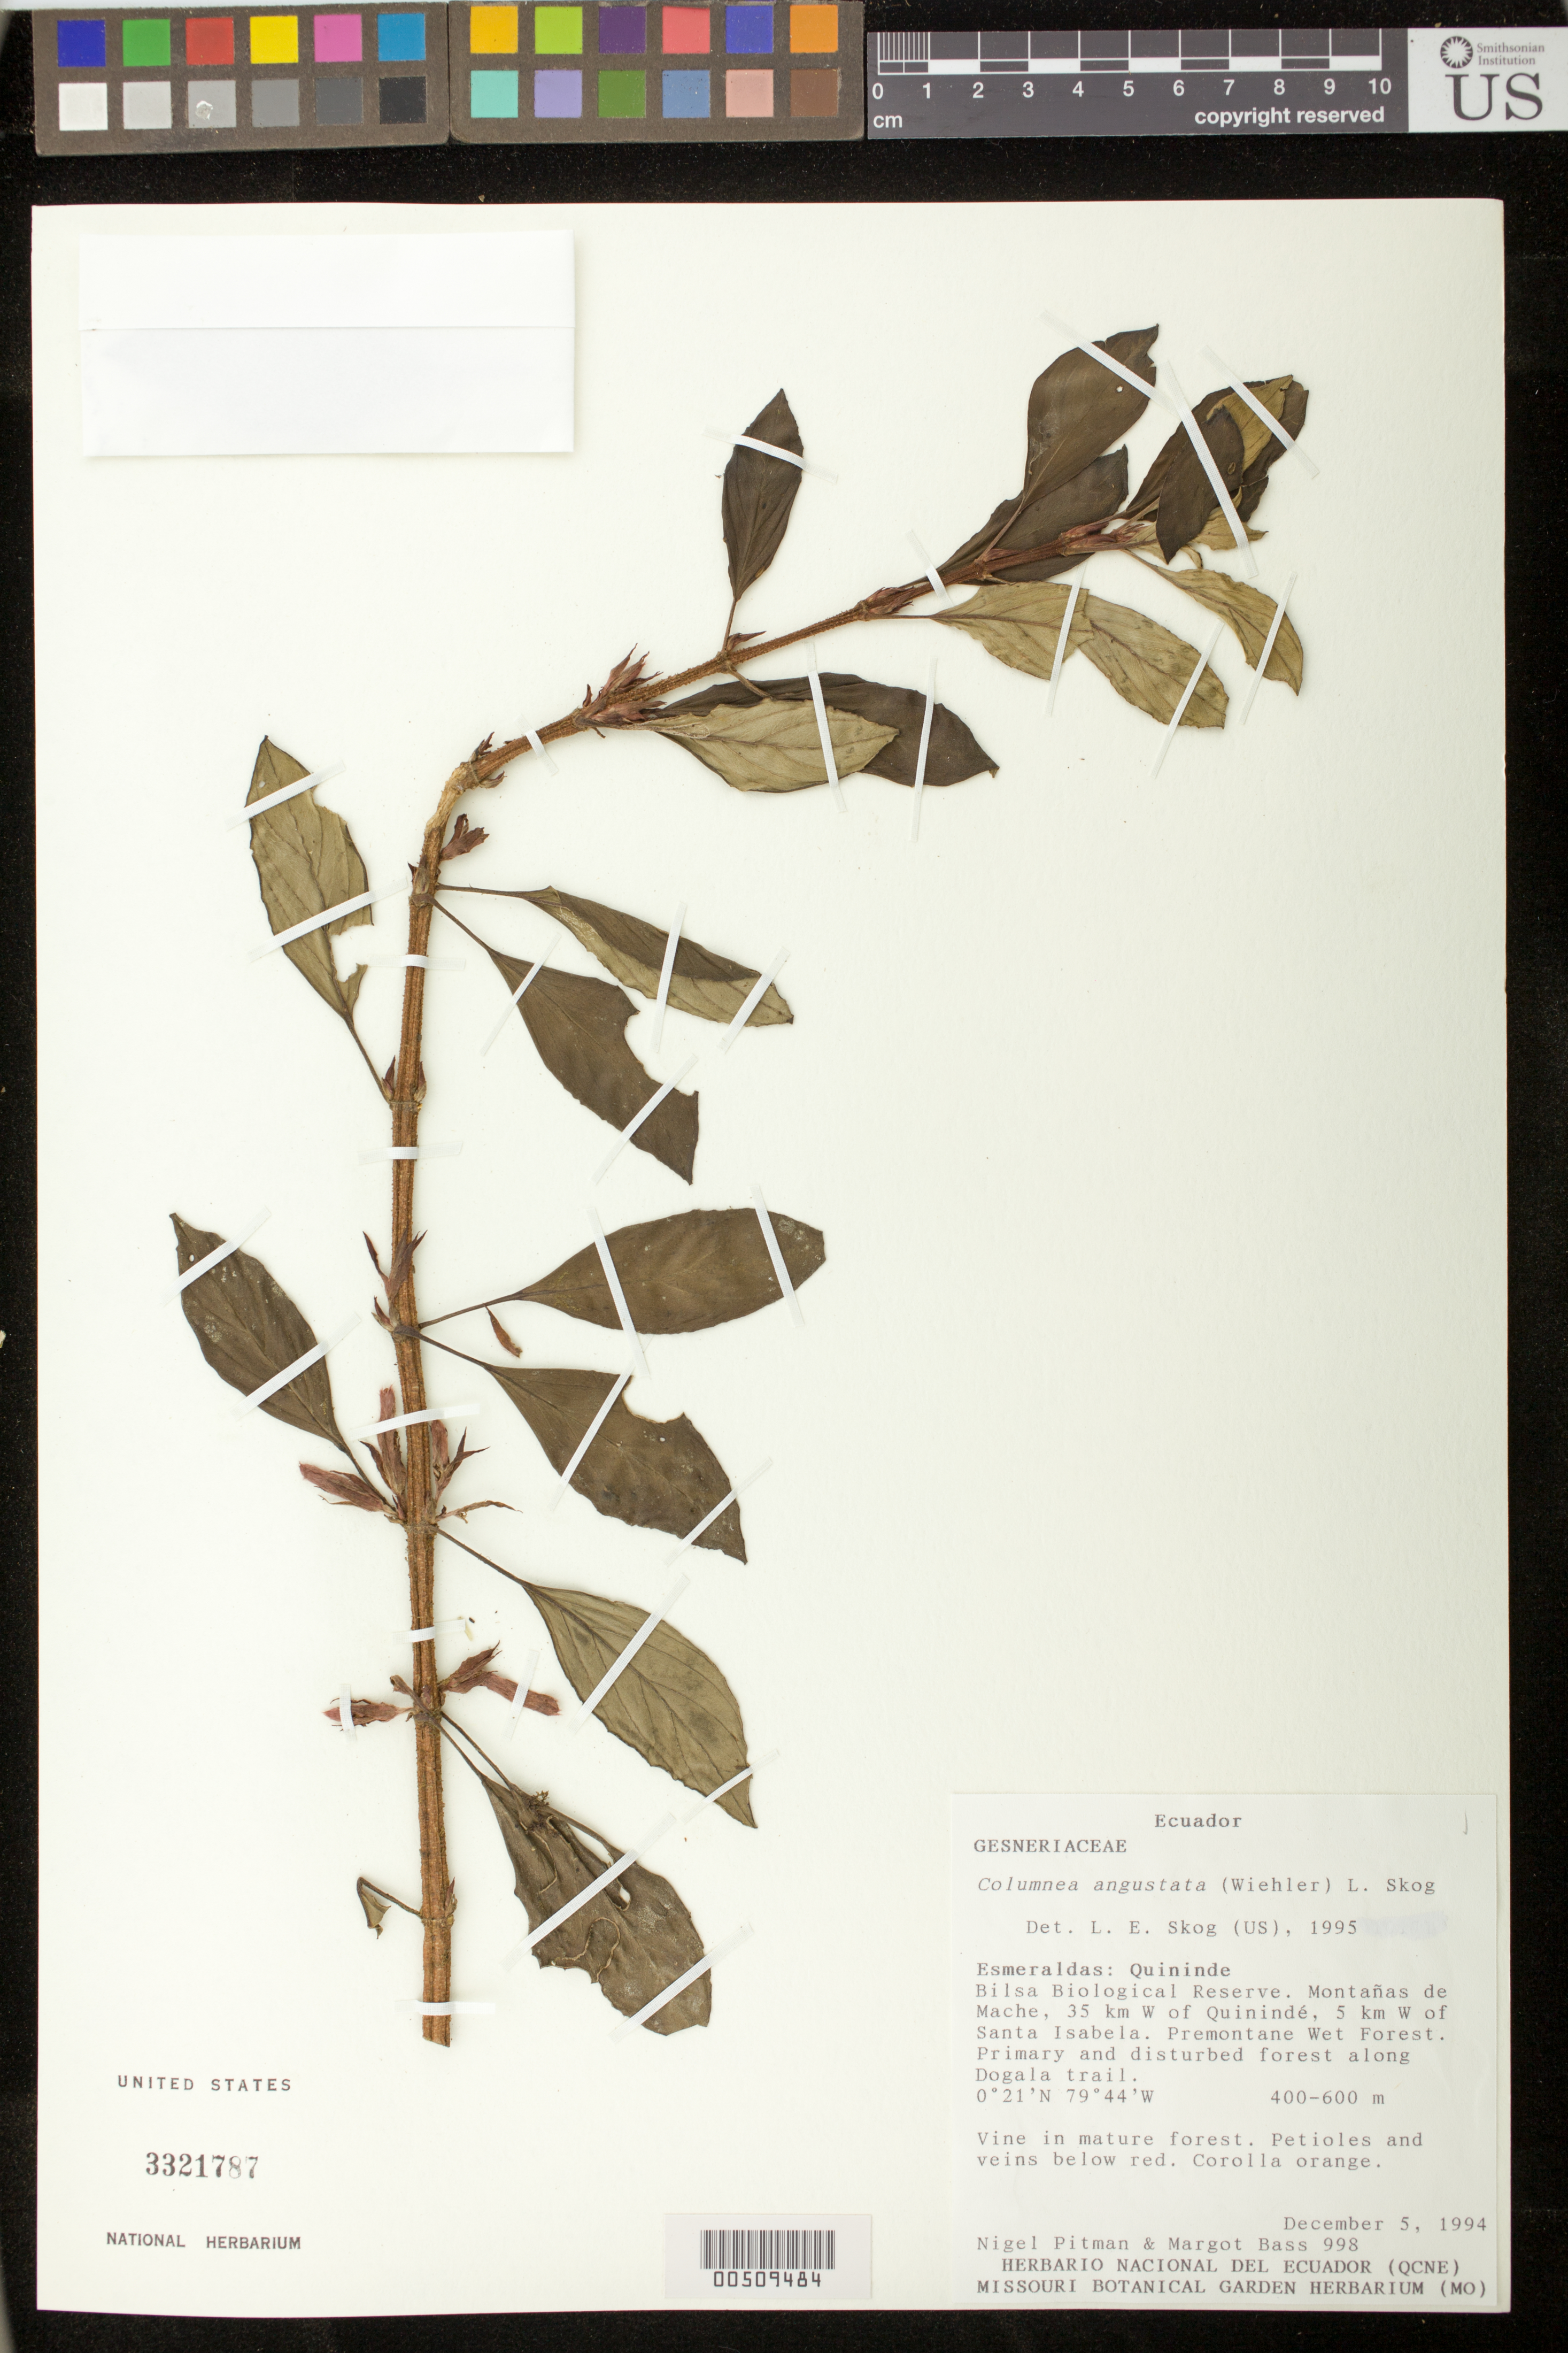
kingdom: Plantae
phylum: Tracheophyta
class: Magnoliopsida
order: Lamiales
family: Gesneriaceae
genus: Columnea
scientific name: Columnea angustata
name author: (Wiehler) L.E. Skog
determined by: Skog, Laurence E.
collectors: N. Pitman & M. Bass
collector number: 998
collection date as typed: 05 Dec 1994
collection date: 1994-12-05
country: Ecuador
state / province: Esmeraldas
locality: Quininde, Bilsa Biological Reserve, Montañas de Mache, 35 km W of Quinindé, 5 km W of Santa Isabela; along Dogala trail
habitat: Premontane wet forest; primary and disturbed mature forest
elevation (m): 400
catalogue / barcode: US 3321787